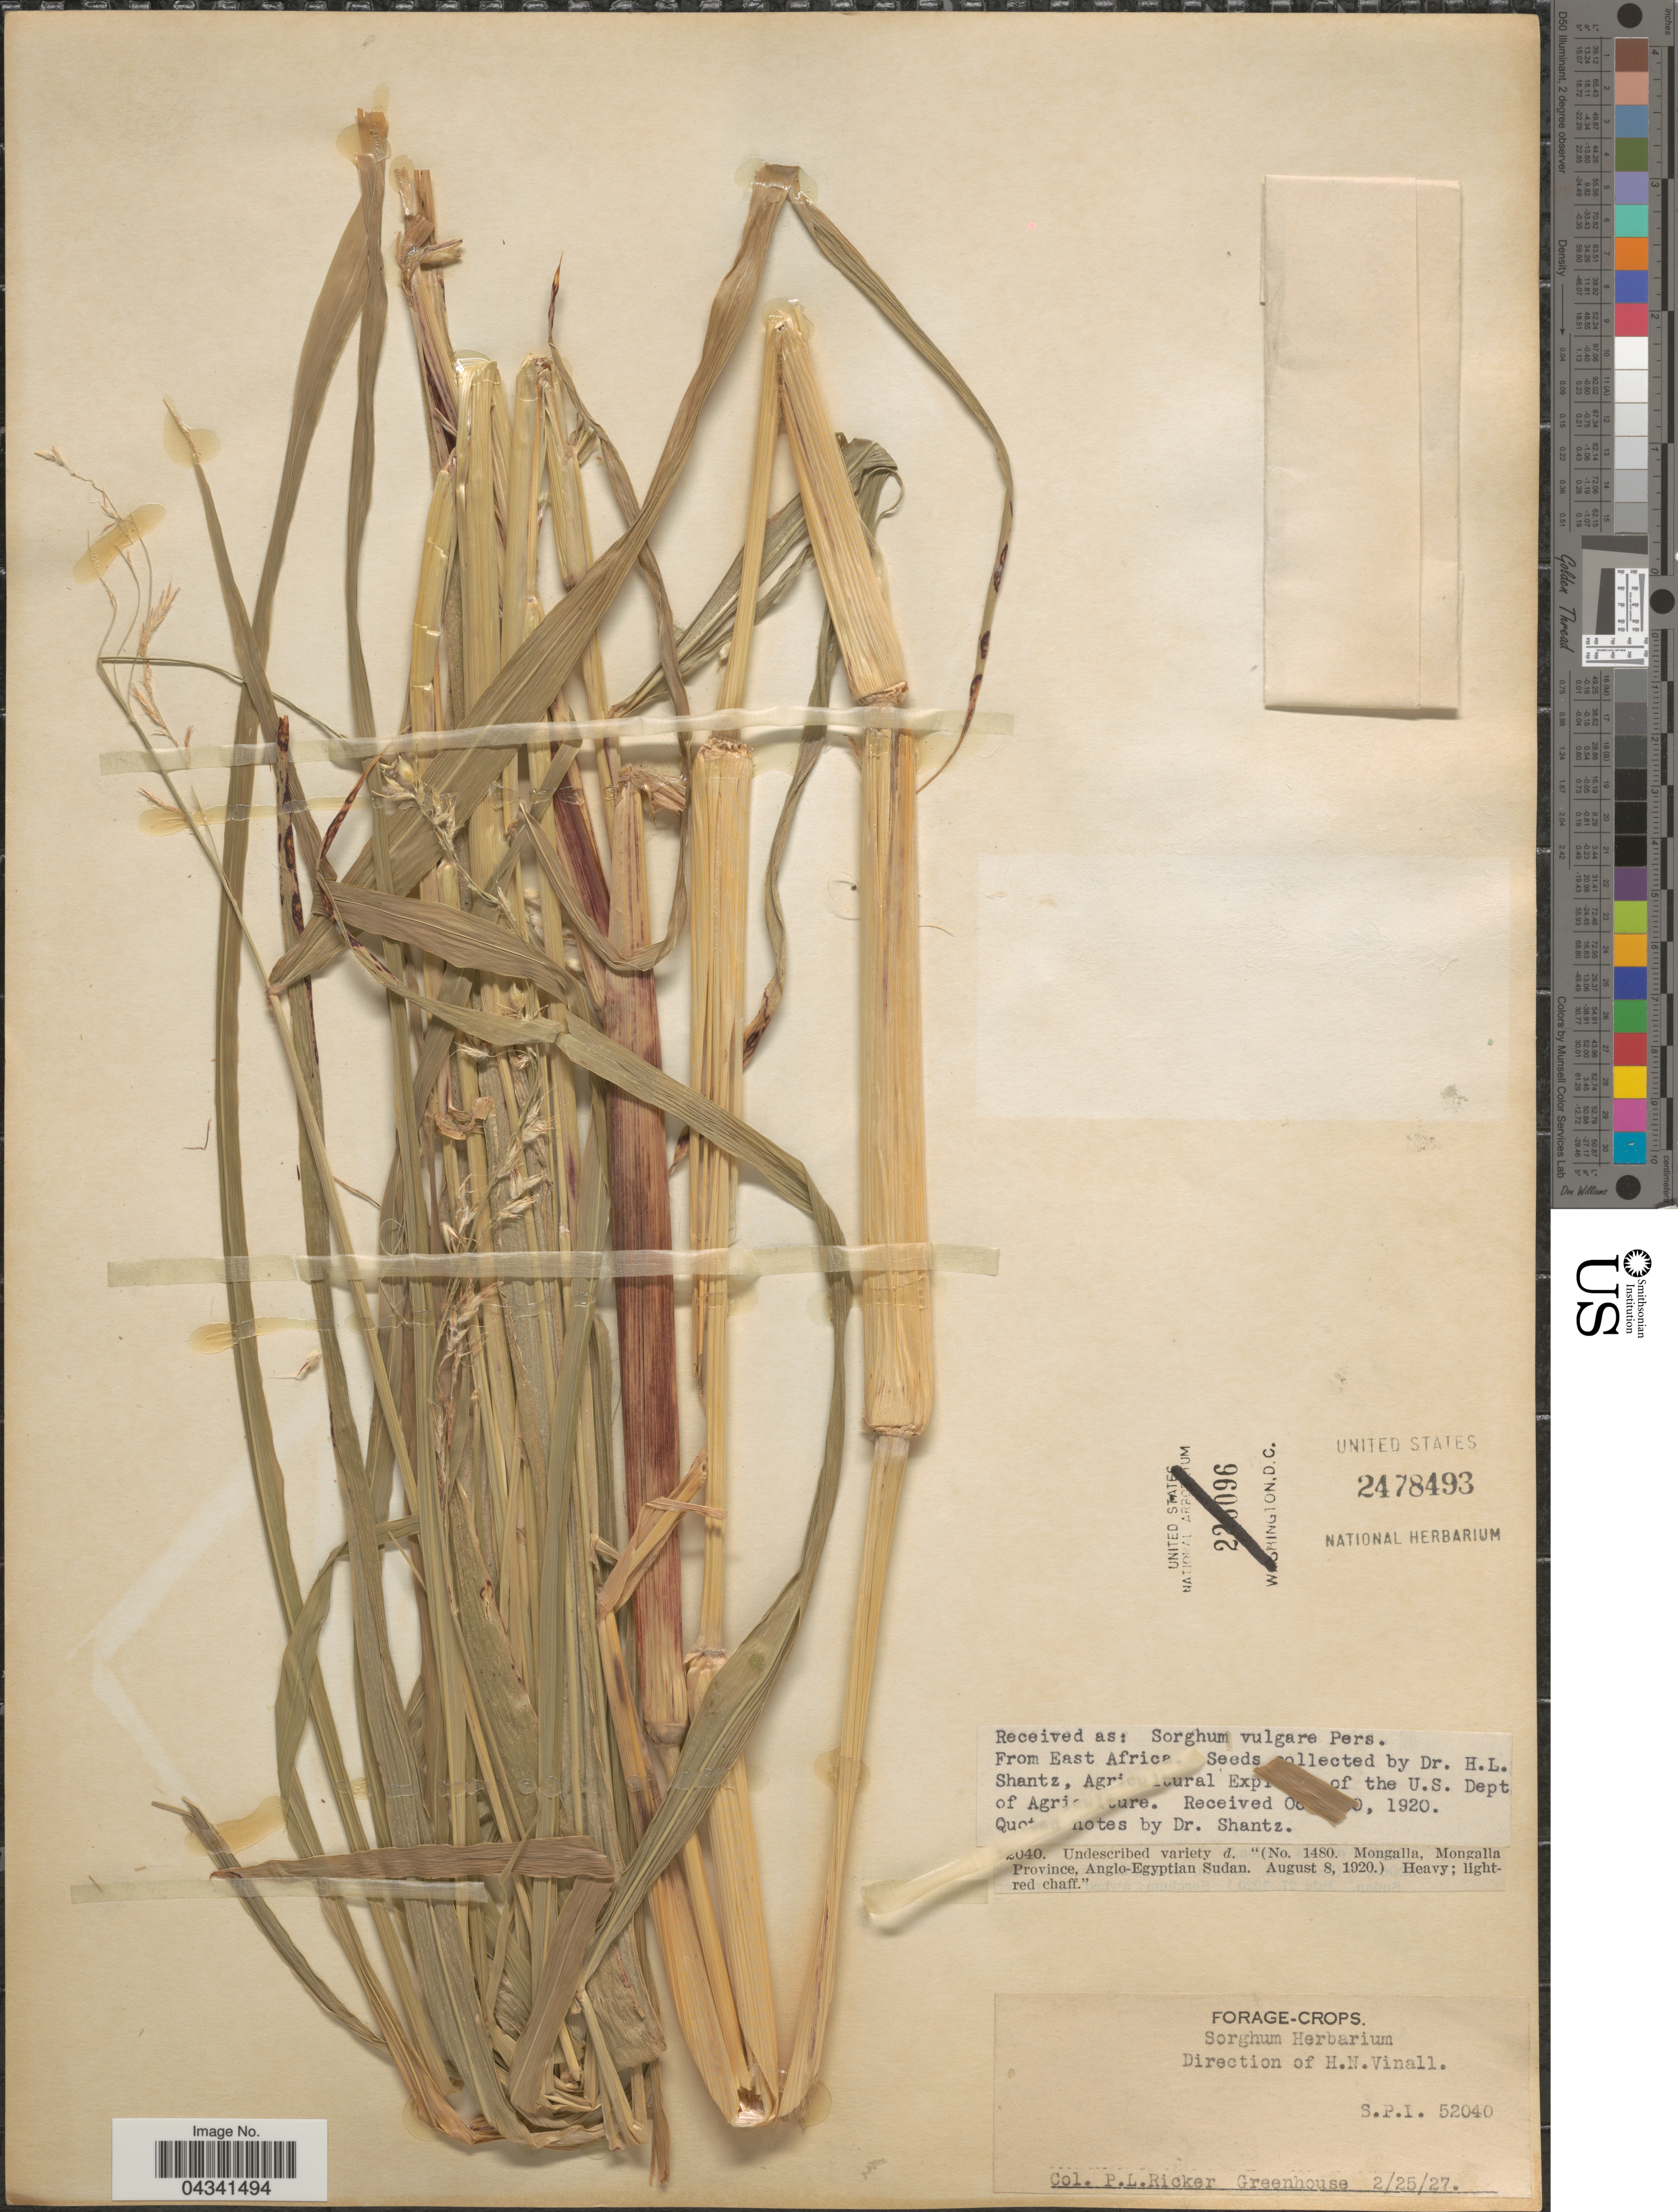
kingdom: Plantae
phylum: Tracheophyta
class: Liliopsida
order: Poales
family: Poaceae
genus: Sorghum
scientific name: Sorghum bicolor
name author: (L.) Moench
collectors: P. Ricker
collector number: S.P.I. 52040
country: United States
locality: Greenhouse.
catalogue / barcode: US 2478493